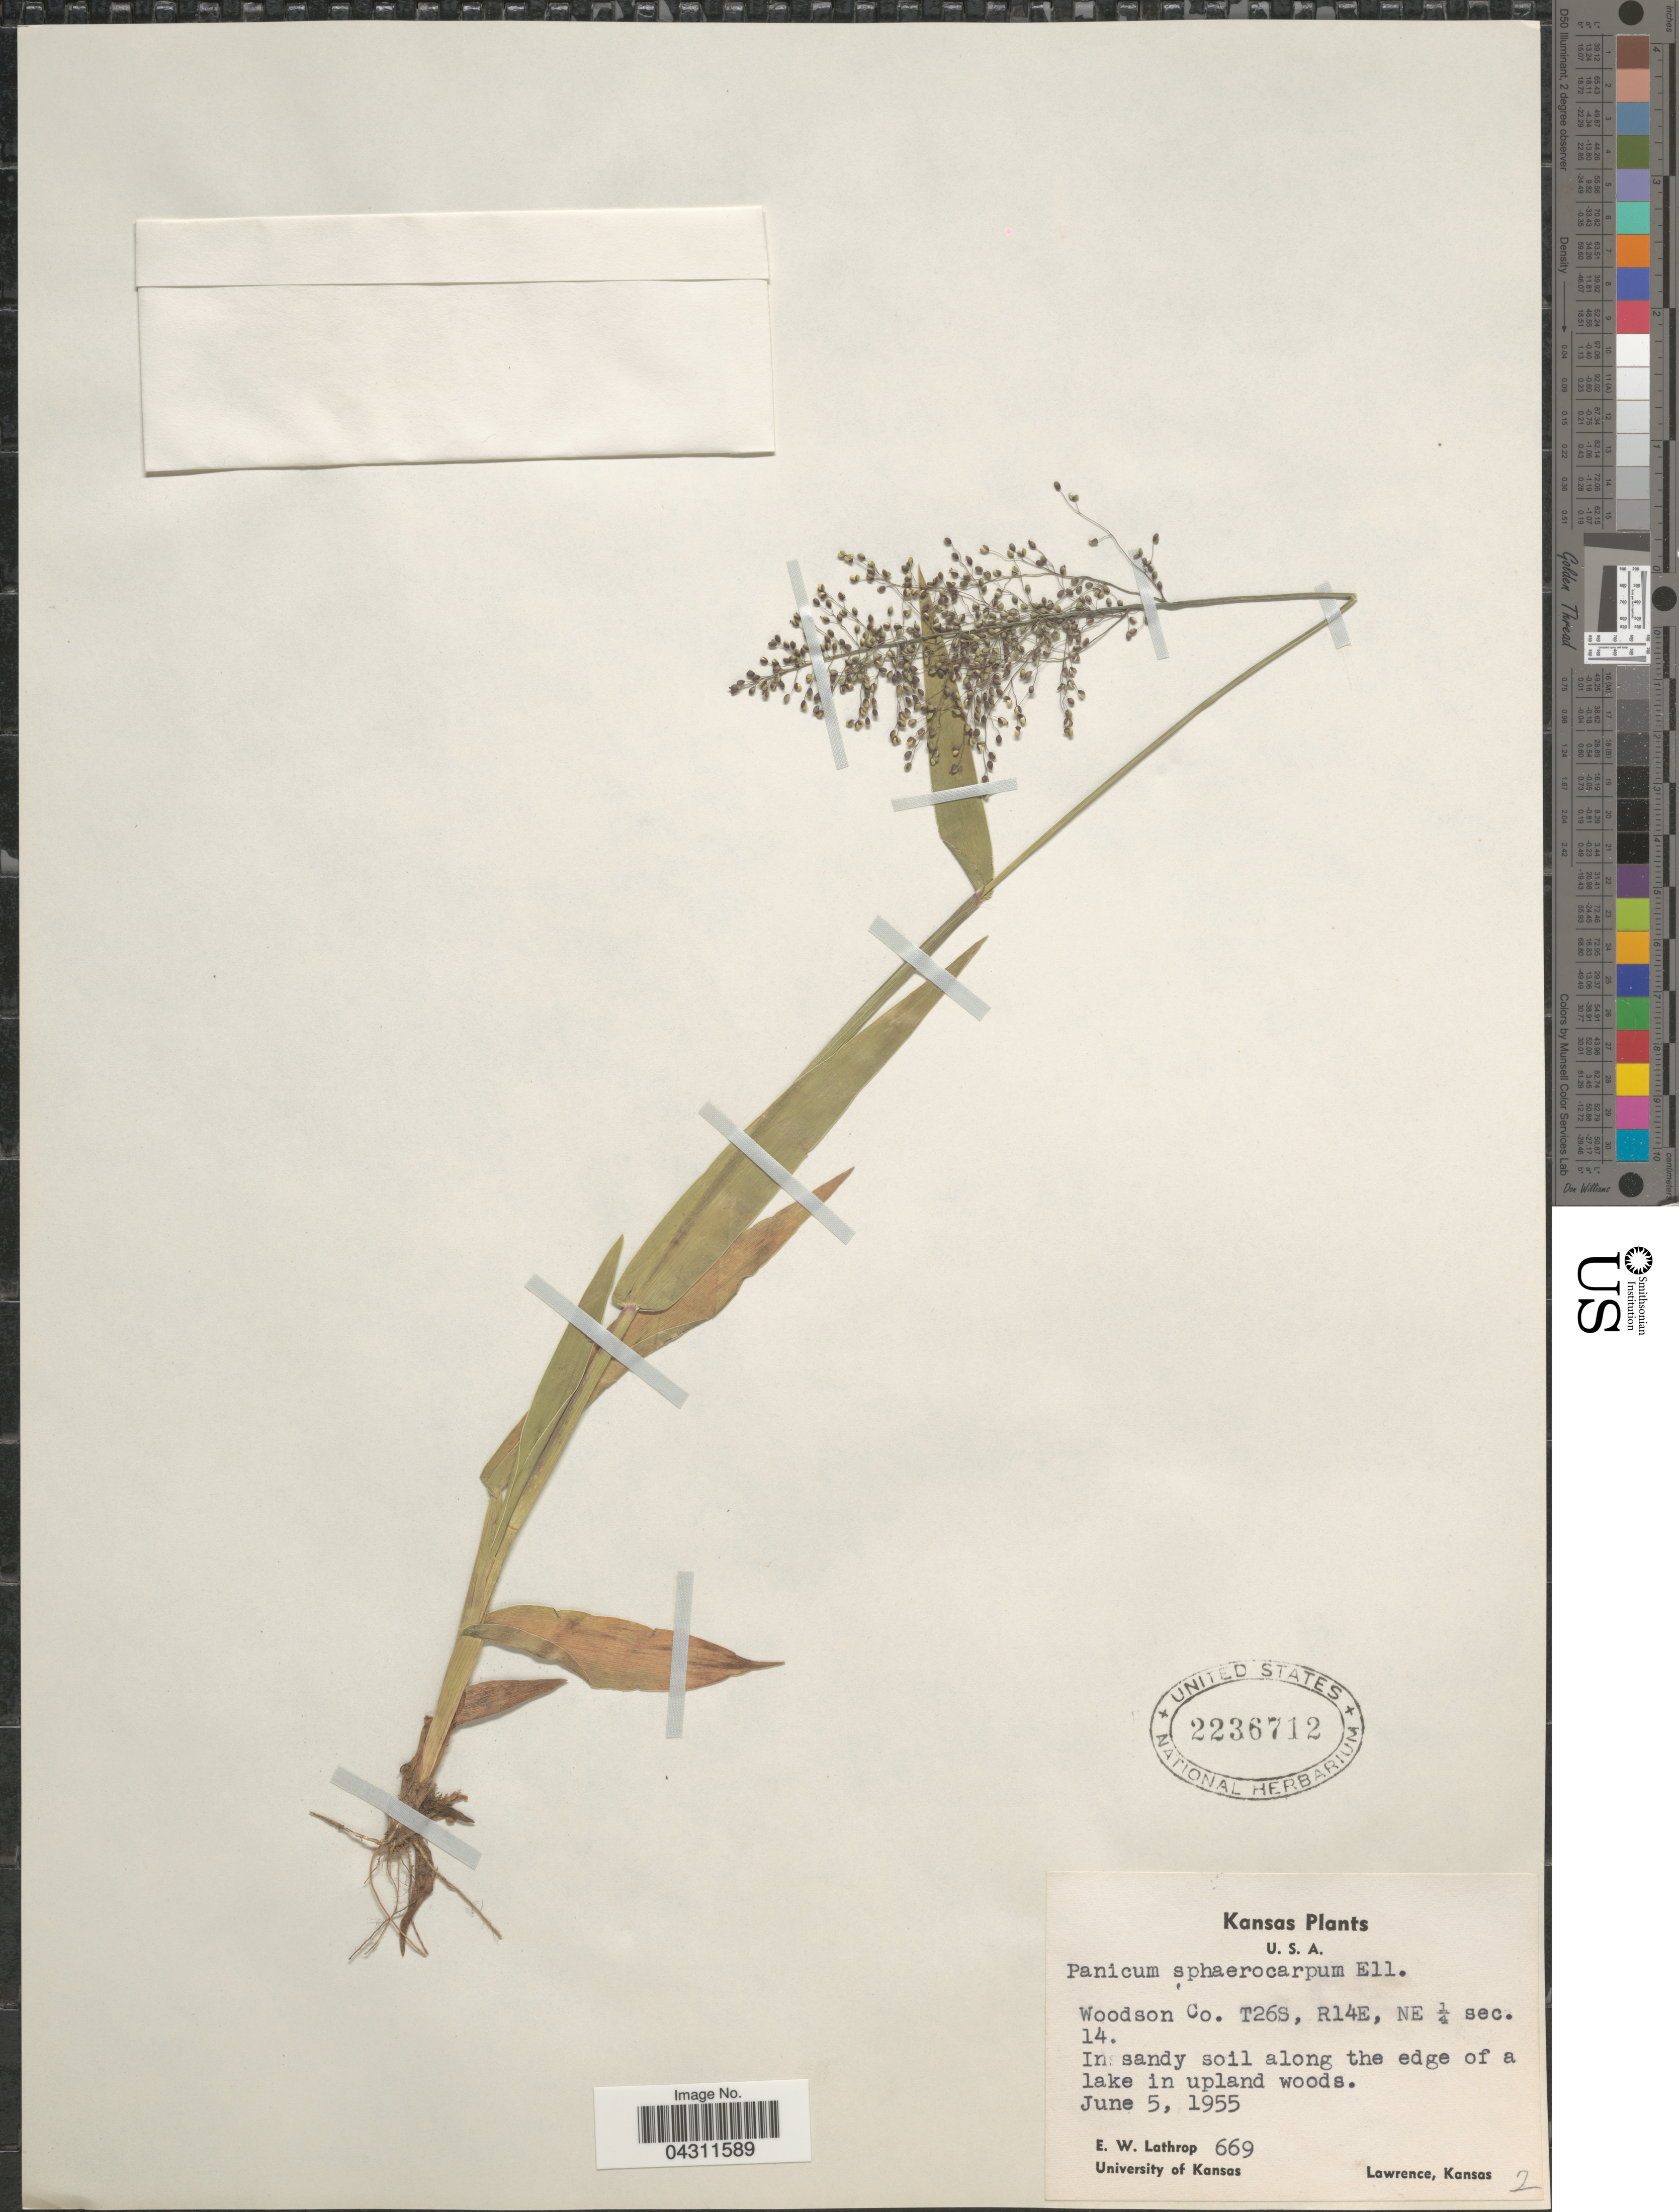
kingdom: Plantae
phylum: Tracheophyta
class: Liliopsida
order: Poales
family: Poaceae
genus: Dichanthelium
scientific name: Dichanthelium strigosum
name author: (Muhl. ex Elliott) Freckmann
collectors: E. W. Lathrop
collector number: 669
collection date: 1955-06-05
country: United States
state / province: Kansas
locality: Woodson Co. T26S, R14E, NE ¼ sec. 14. In sandy soil along the edge of a lake in upland woods.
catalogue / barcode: US 2236712